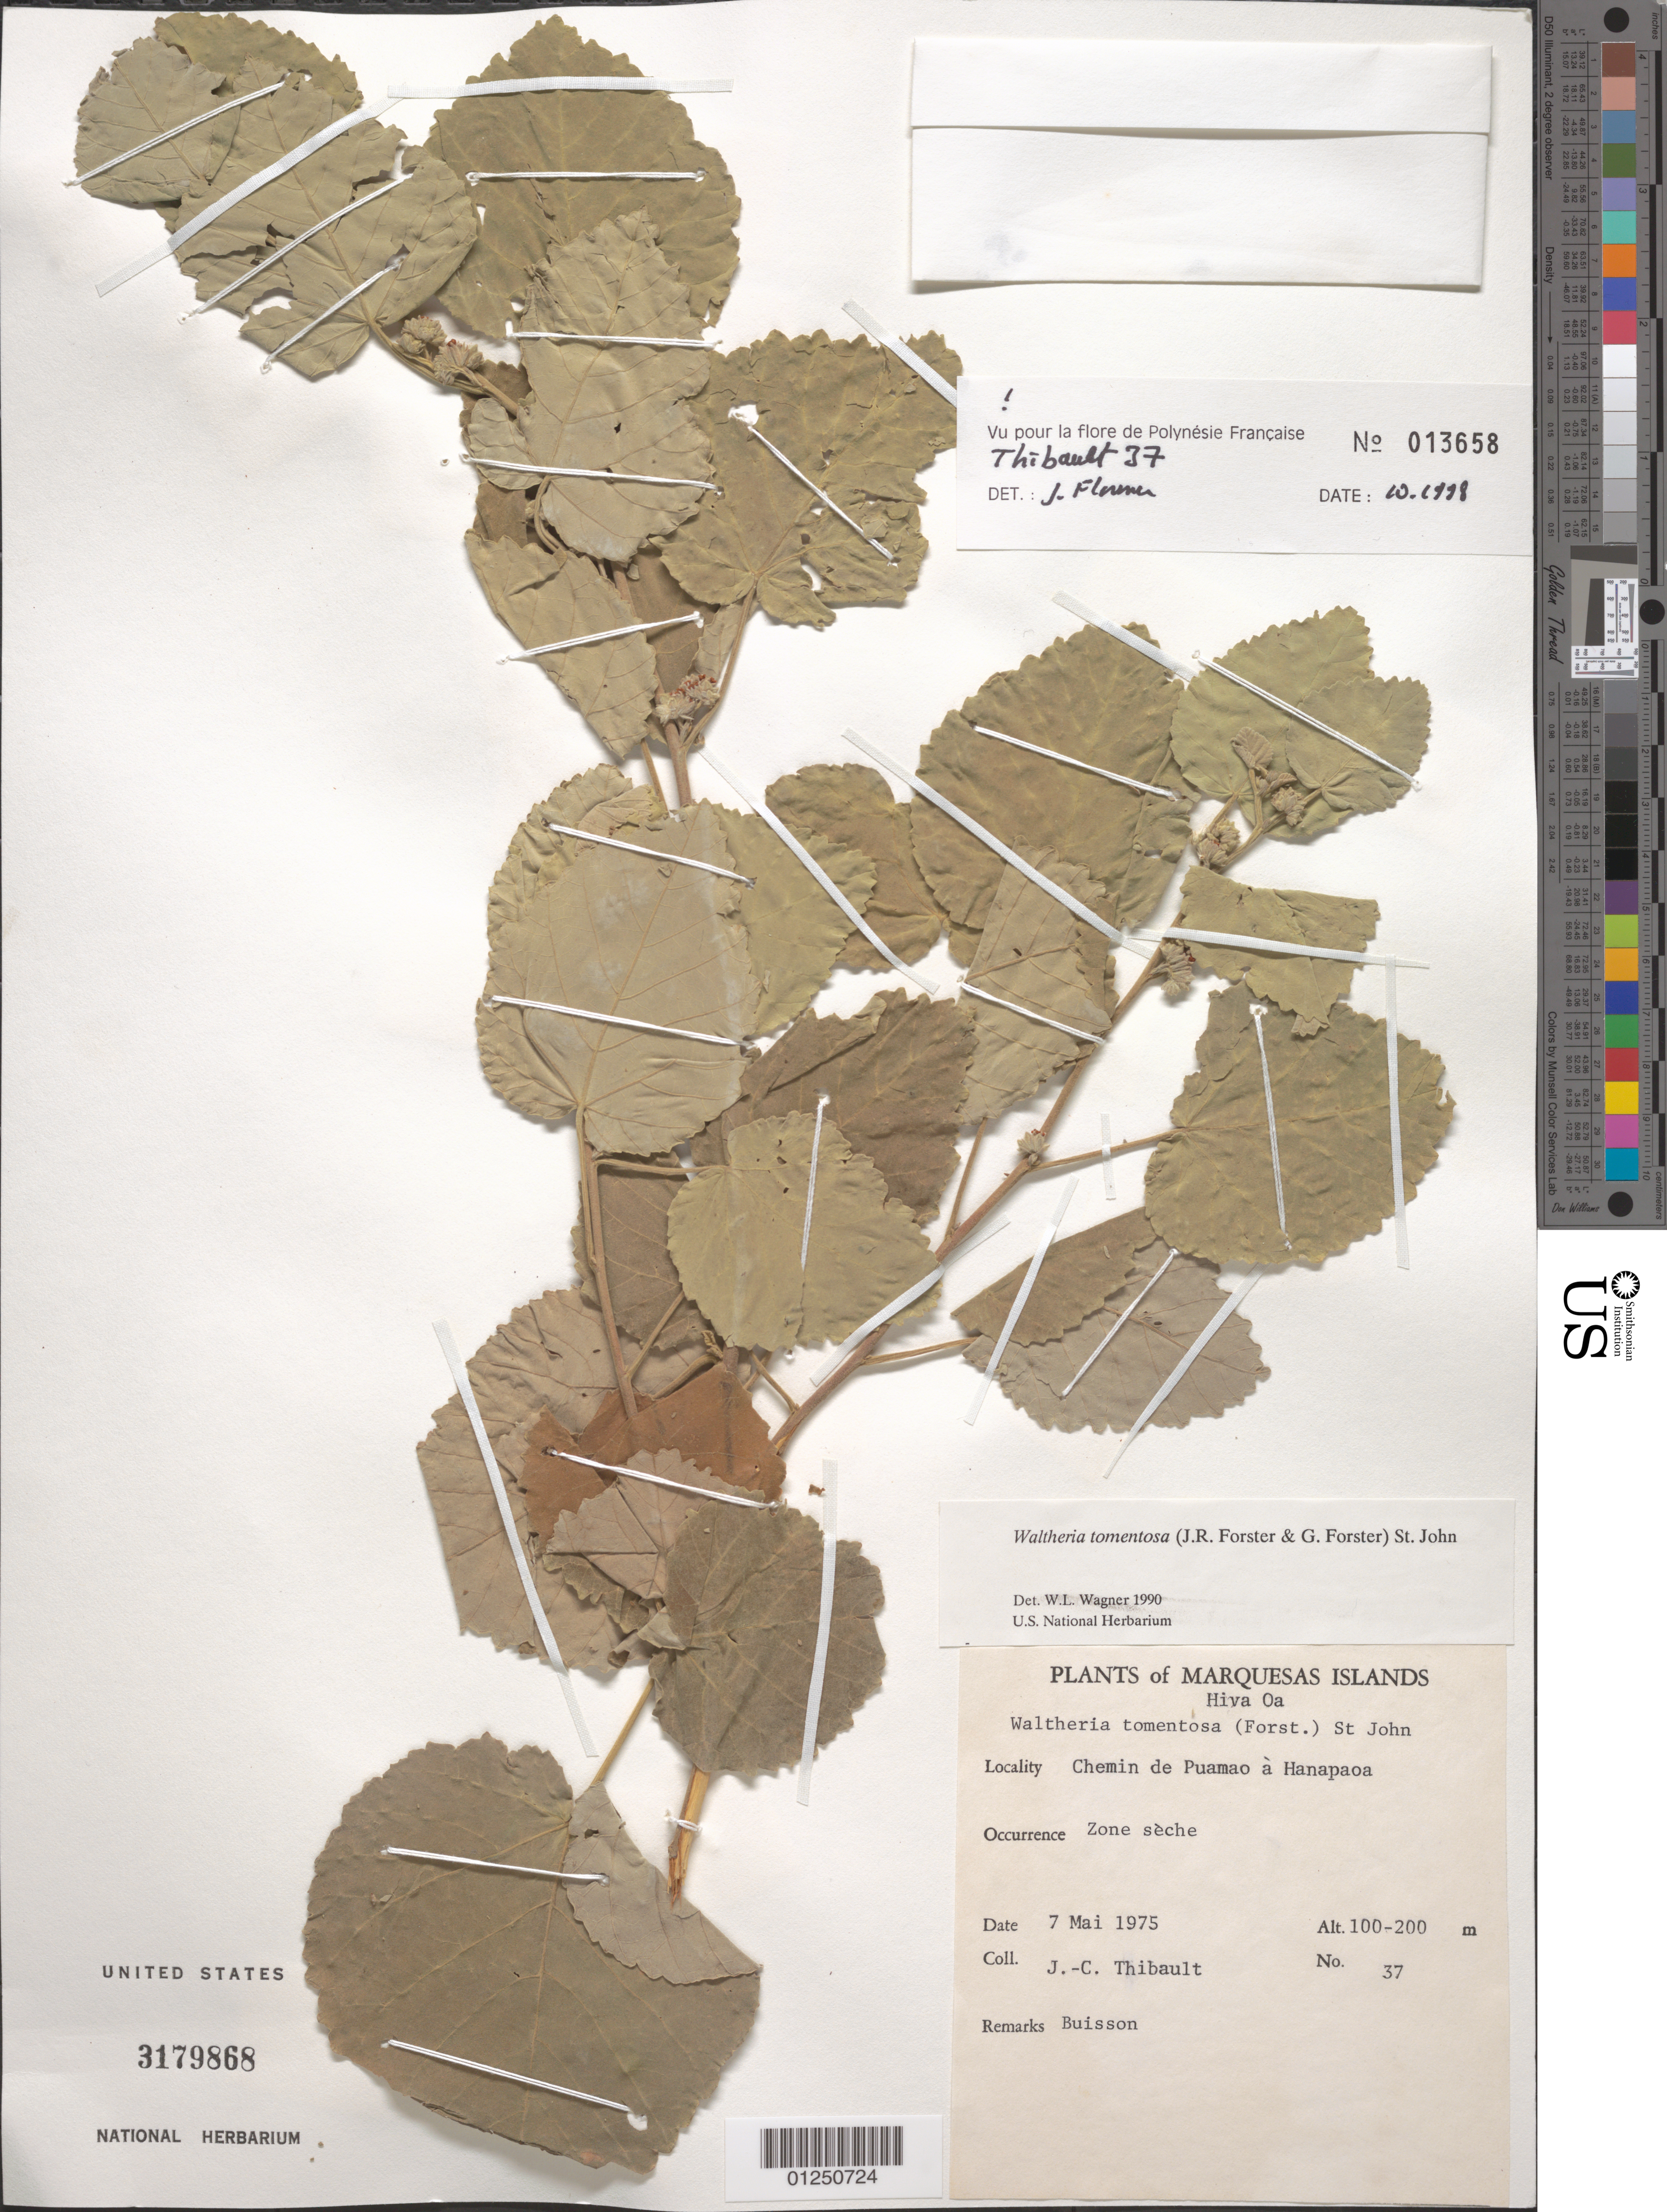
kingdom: Plantae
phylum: Tracheophyta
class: Magnoliopsida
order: Malvales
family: Malvaceae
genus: Waltheria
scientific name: Waltheria tomentosa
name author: (J.R. Forst. & G. Forst.) H. St. John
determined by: Wagner, W. L., (BOT), Smithsonian Institution - National Museum of Natural History (UNITED STATES)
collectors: J. Thibault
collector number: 37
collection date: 1975-05-07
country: French Polynesia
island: Hiva Oa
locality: Chemin de Puamao à Hanapaoa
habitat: Zone sèche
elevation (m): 100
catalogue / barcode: US 3179868